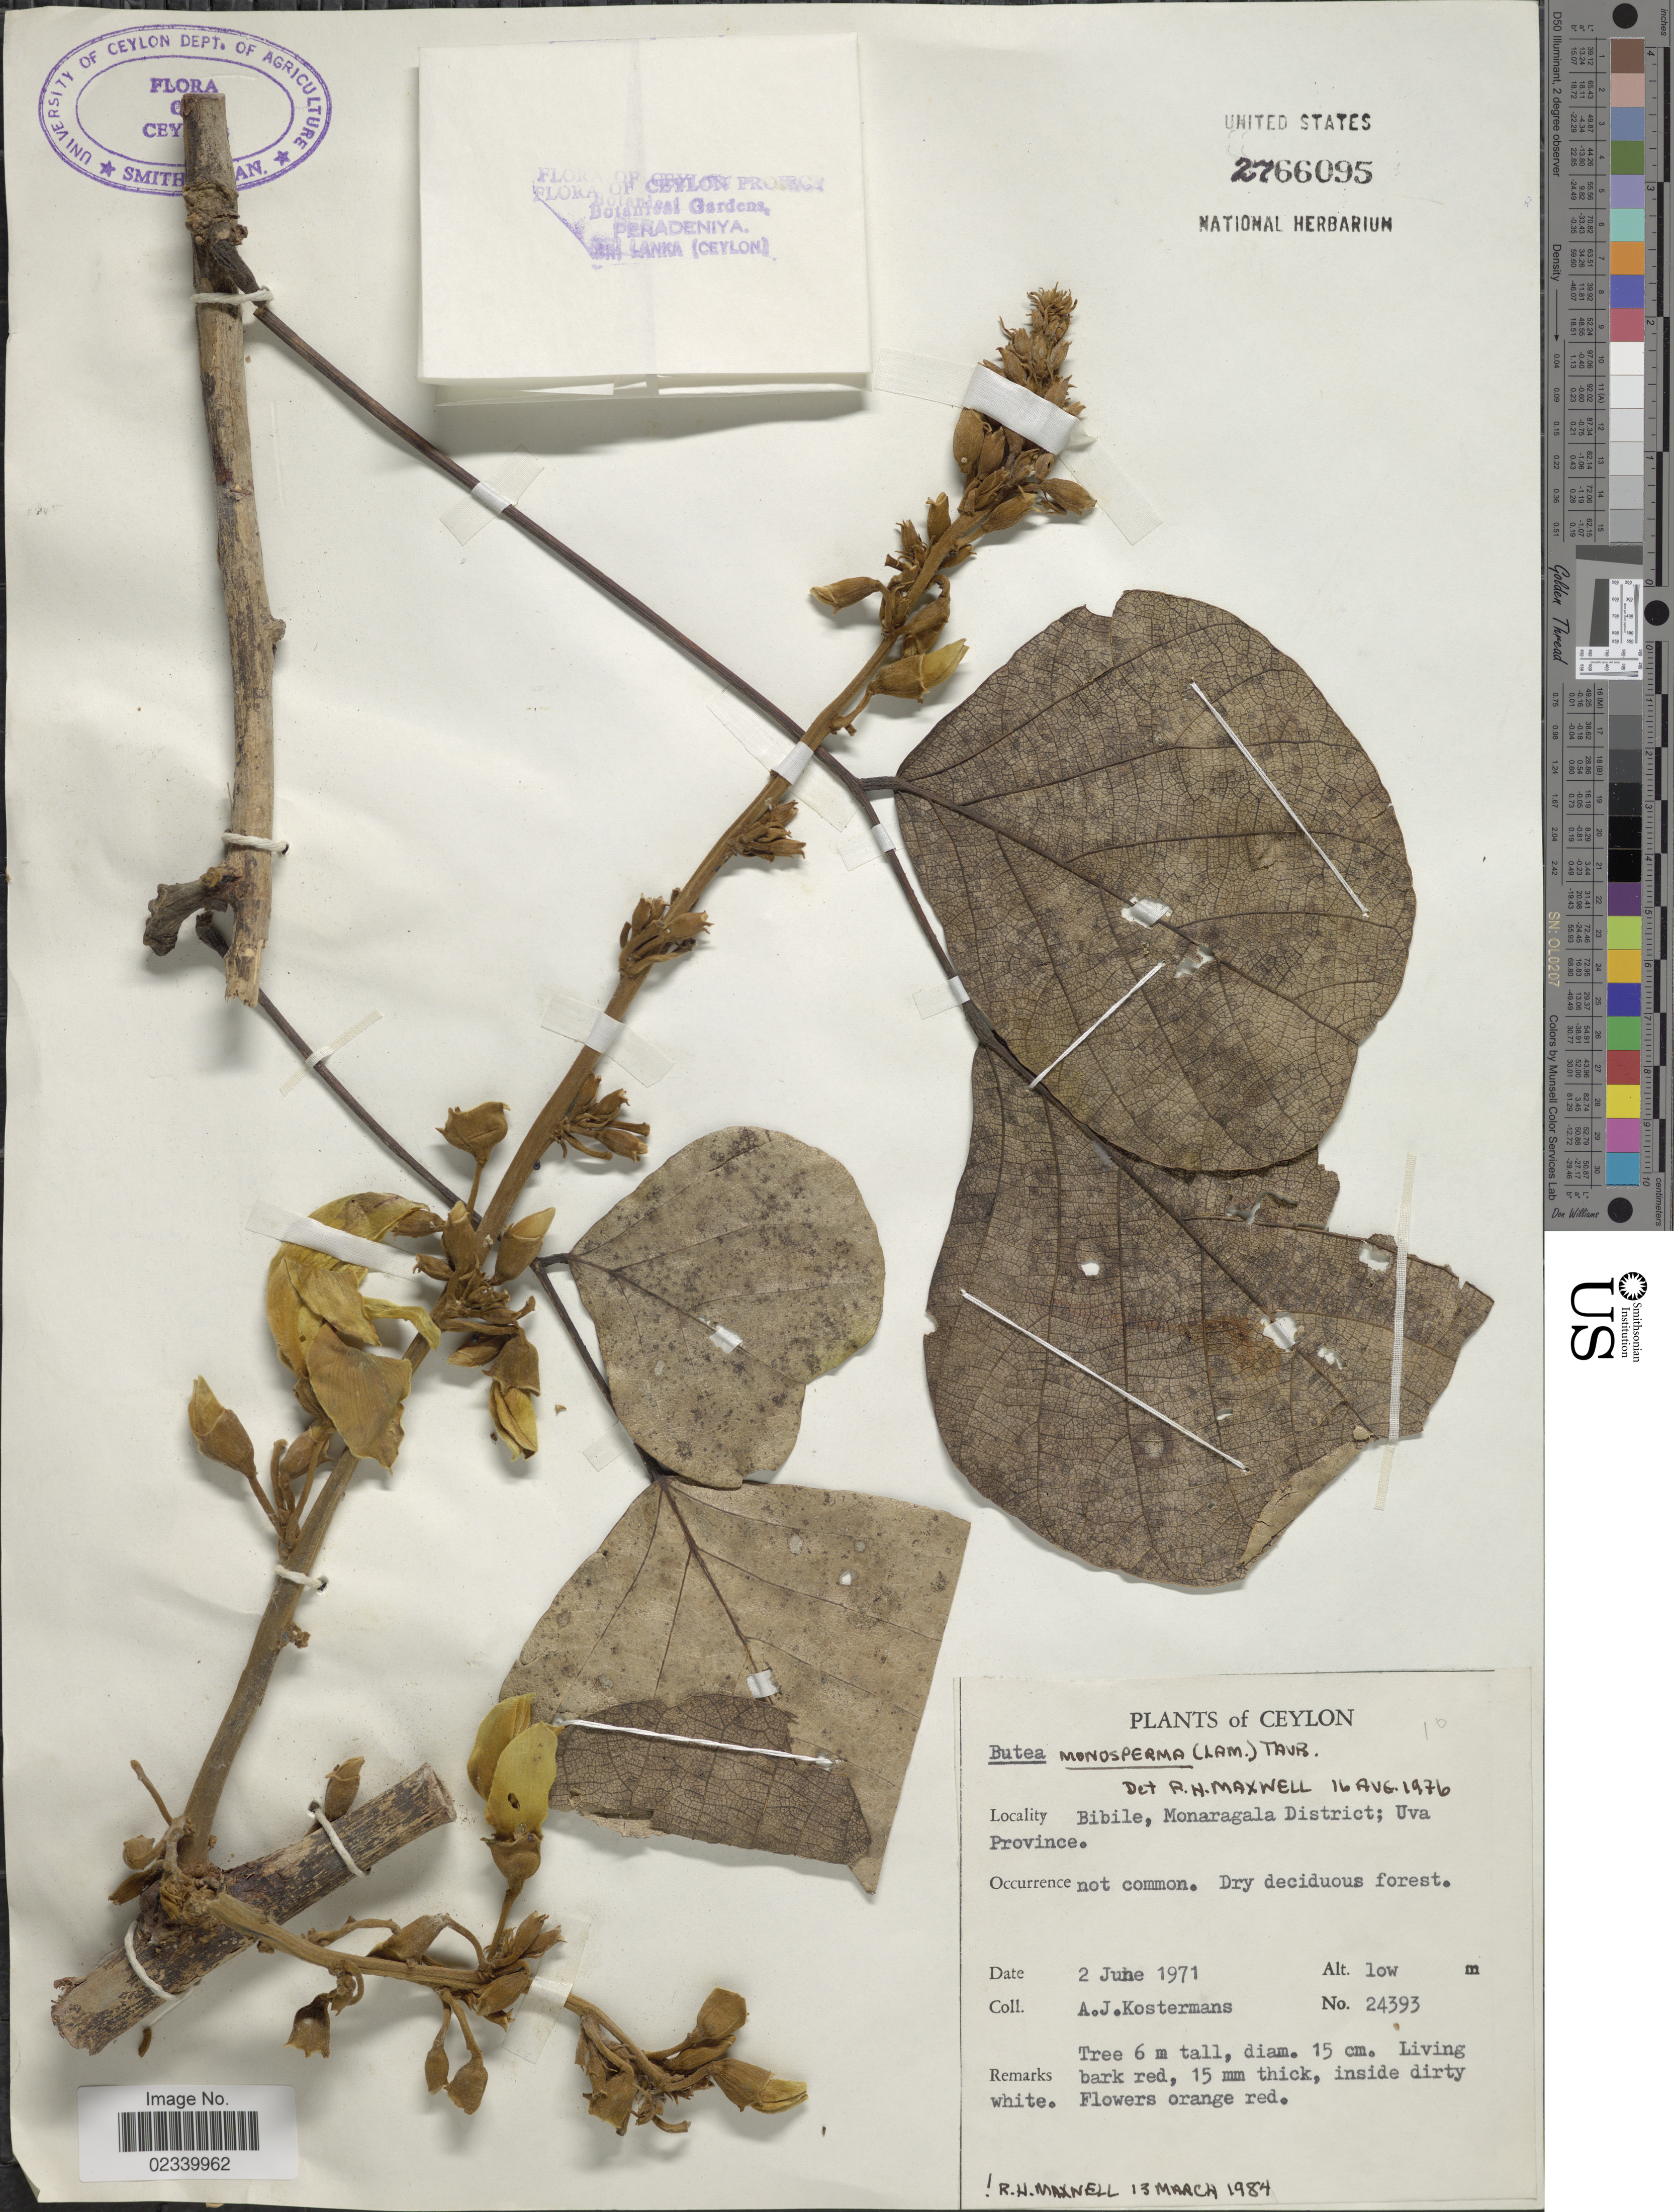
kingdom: Plantae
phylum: Tracheophyta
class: Magnoliopsida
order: Fabales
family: Fabaceae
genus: Butea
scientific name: Butea monosperma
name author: (Lam.) Taub.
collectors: A. J. G. Kostermans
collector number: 24393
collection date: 1971-06-02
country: Sri Lanka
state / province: Uva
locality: Ceylon, Bibile, Monaragala District. Dry deciduous forest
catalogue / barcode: US 2766095